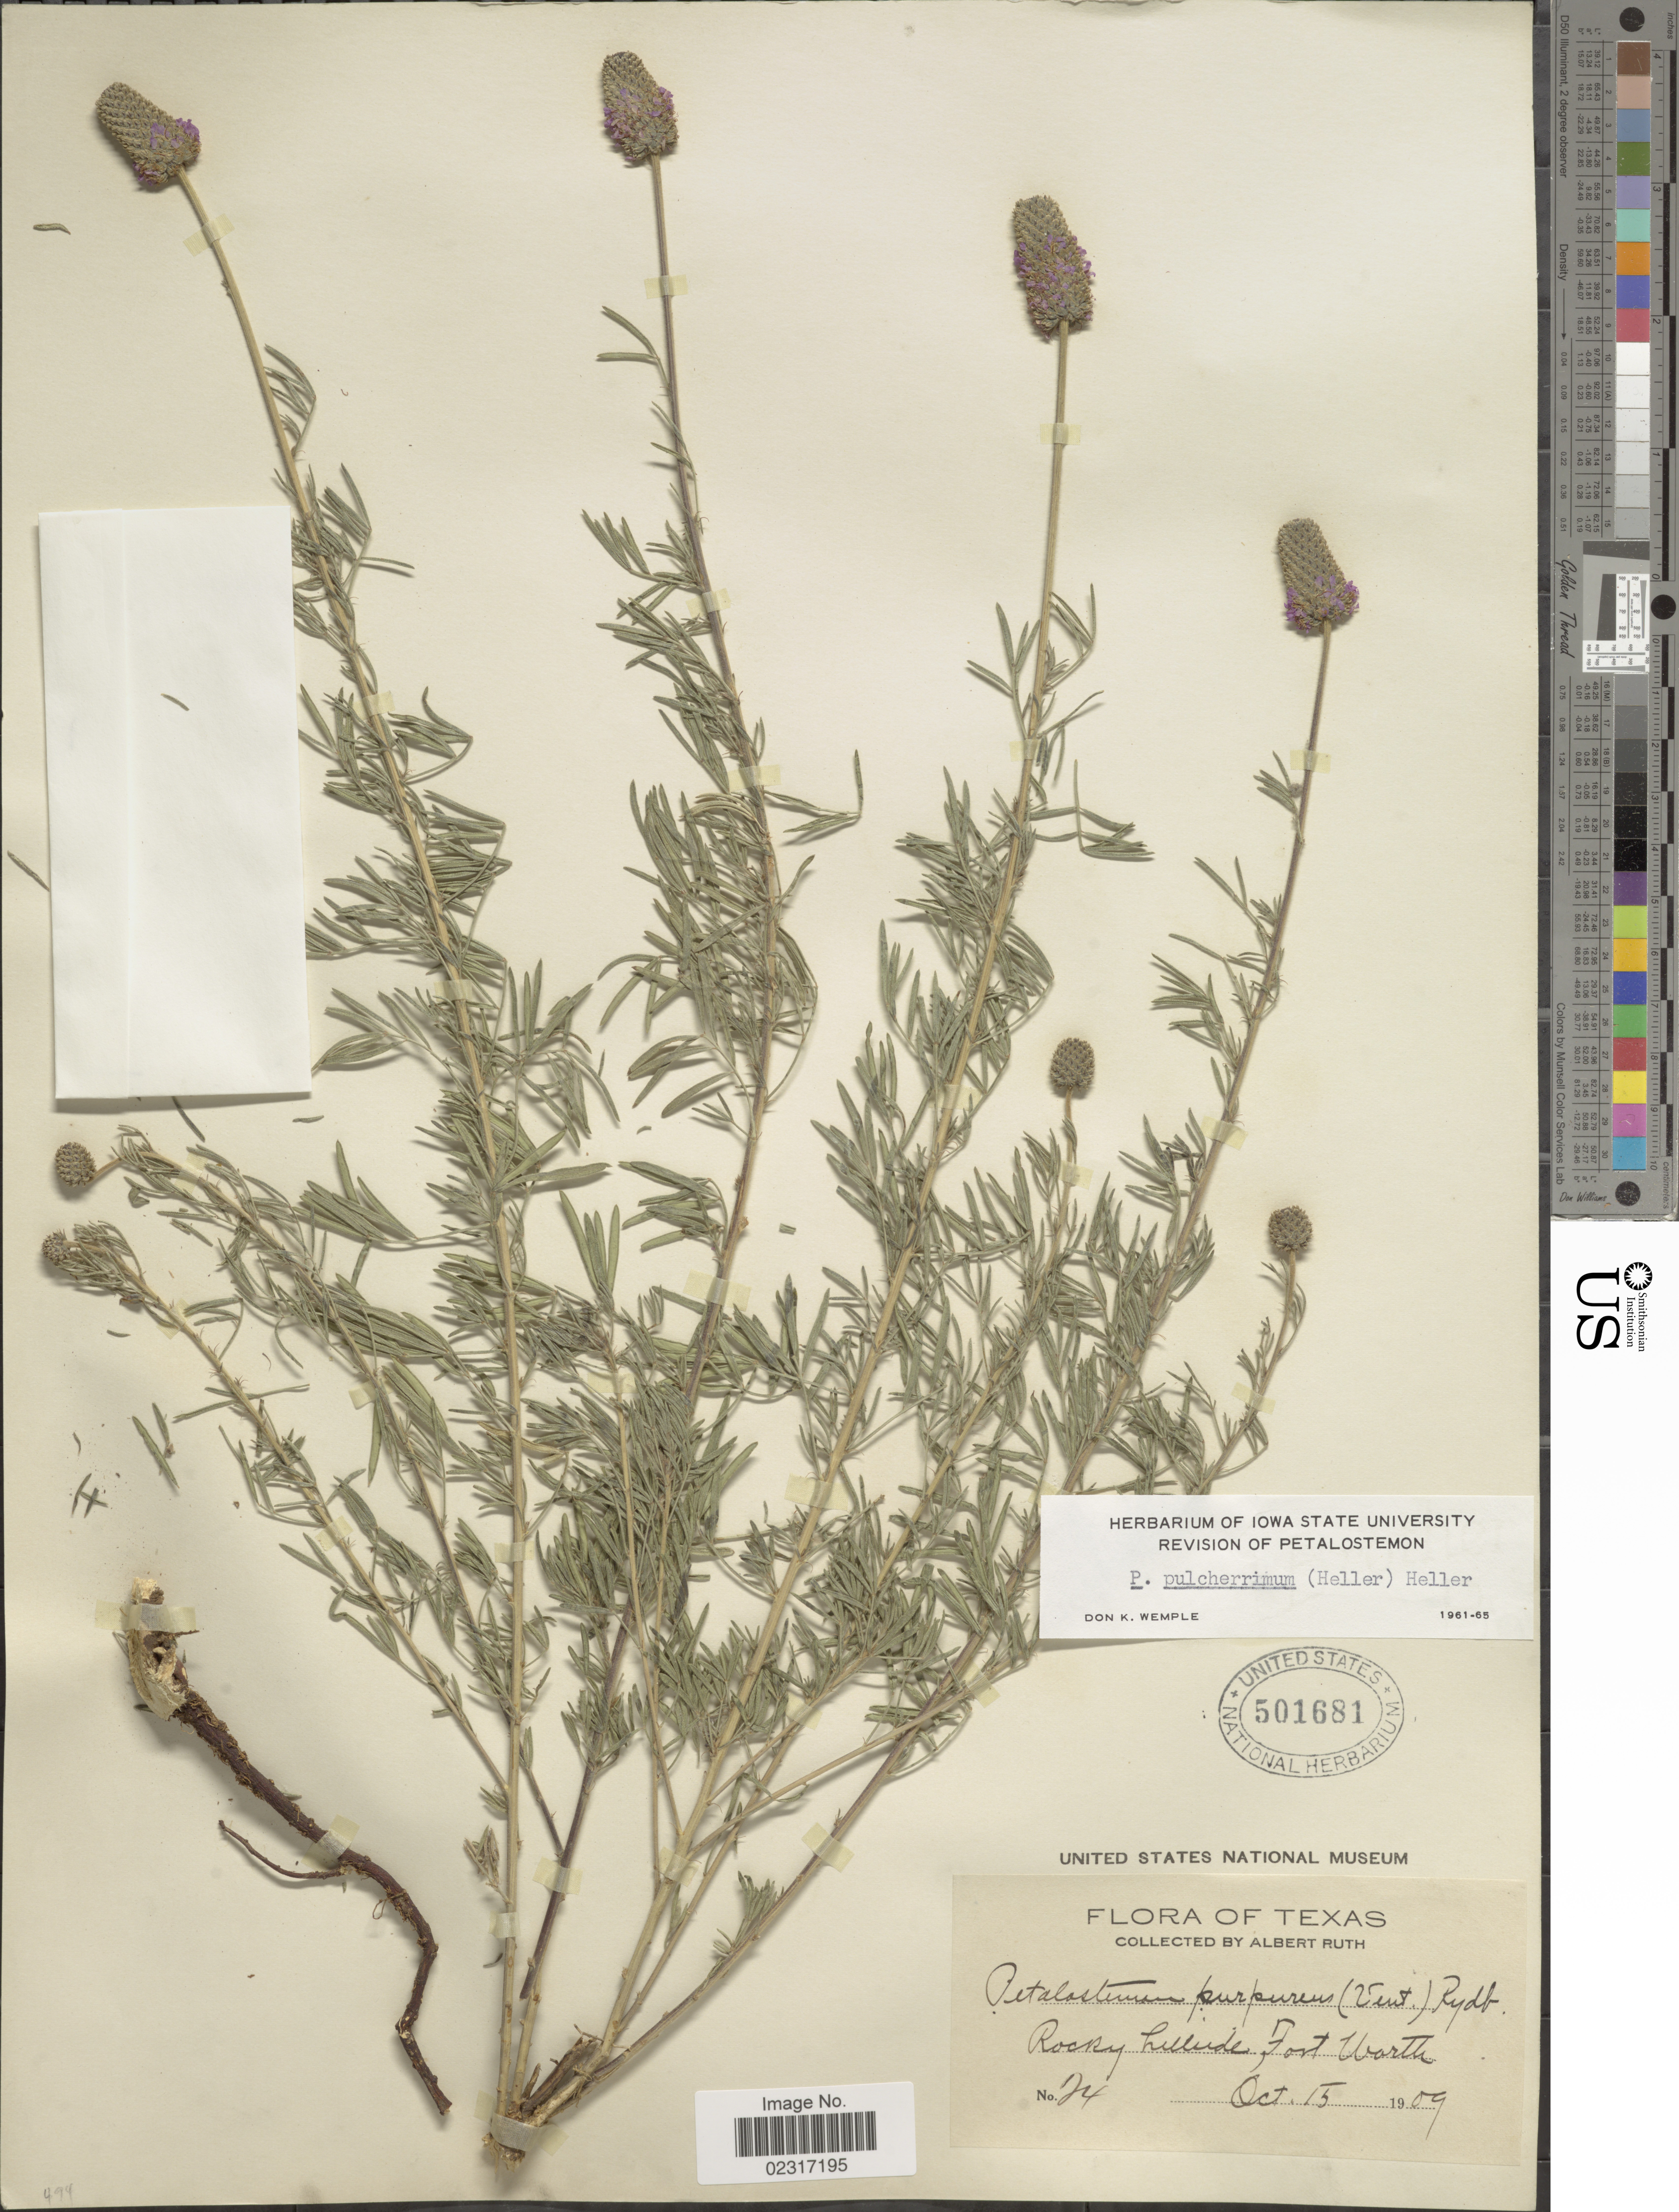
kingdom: Plantae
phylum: Tracheophyta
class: Magnoliopsida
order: Fabales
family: Fabaceae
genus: Dalea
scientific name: Dalea compacta var. pubescens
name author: (A. Gray) Barneby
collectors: A. Ruth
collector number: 74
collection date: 1909-10-15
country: United States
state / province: Texas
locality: Rocky hillside, Fort Worth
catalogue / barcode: US 501681